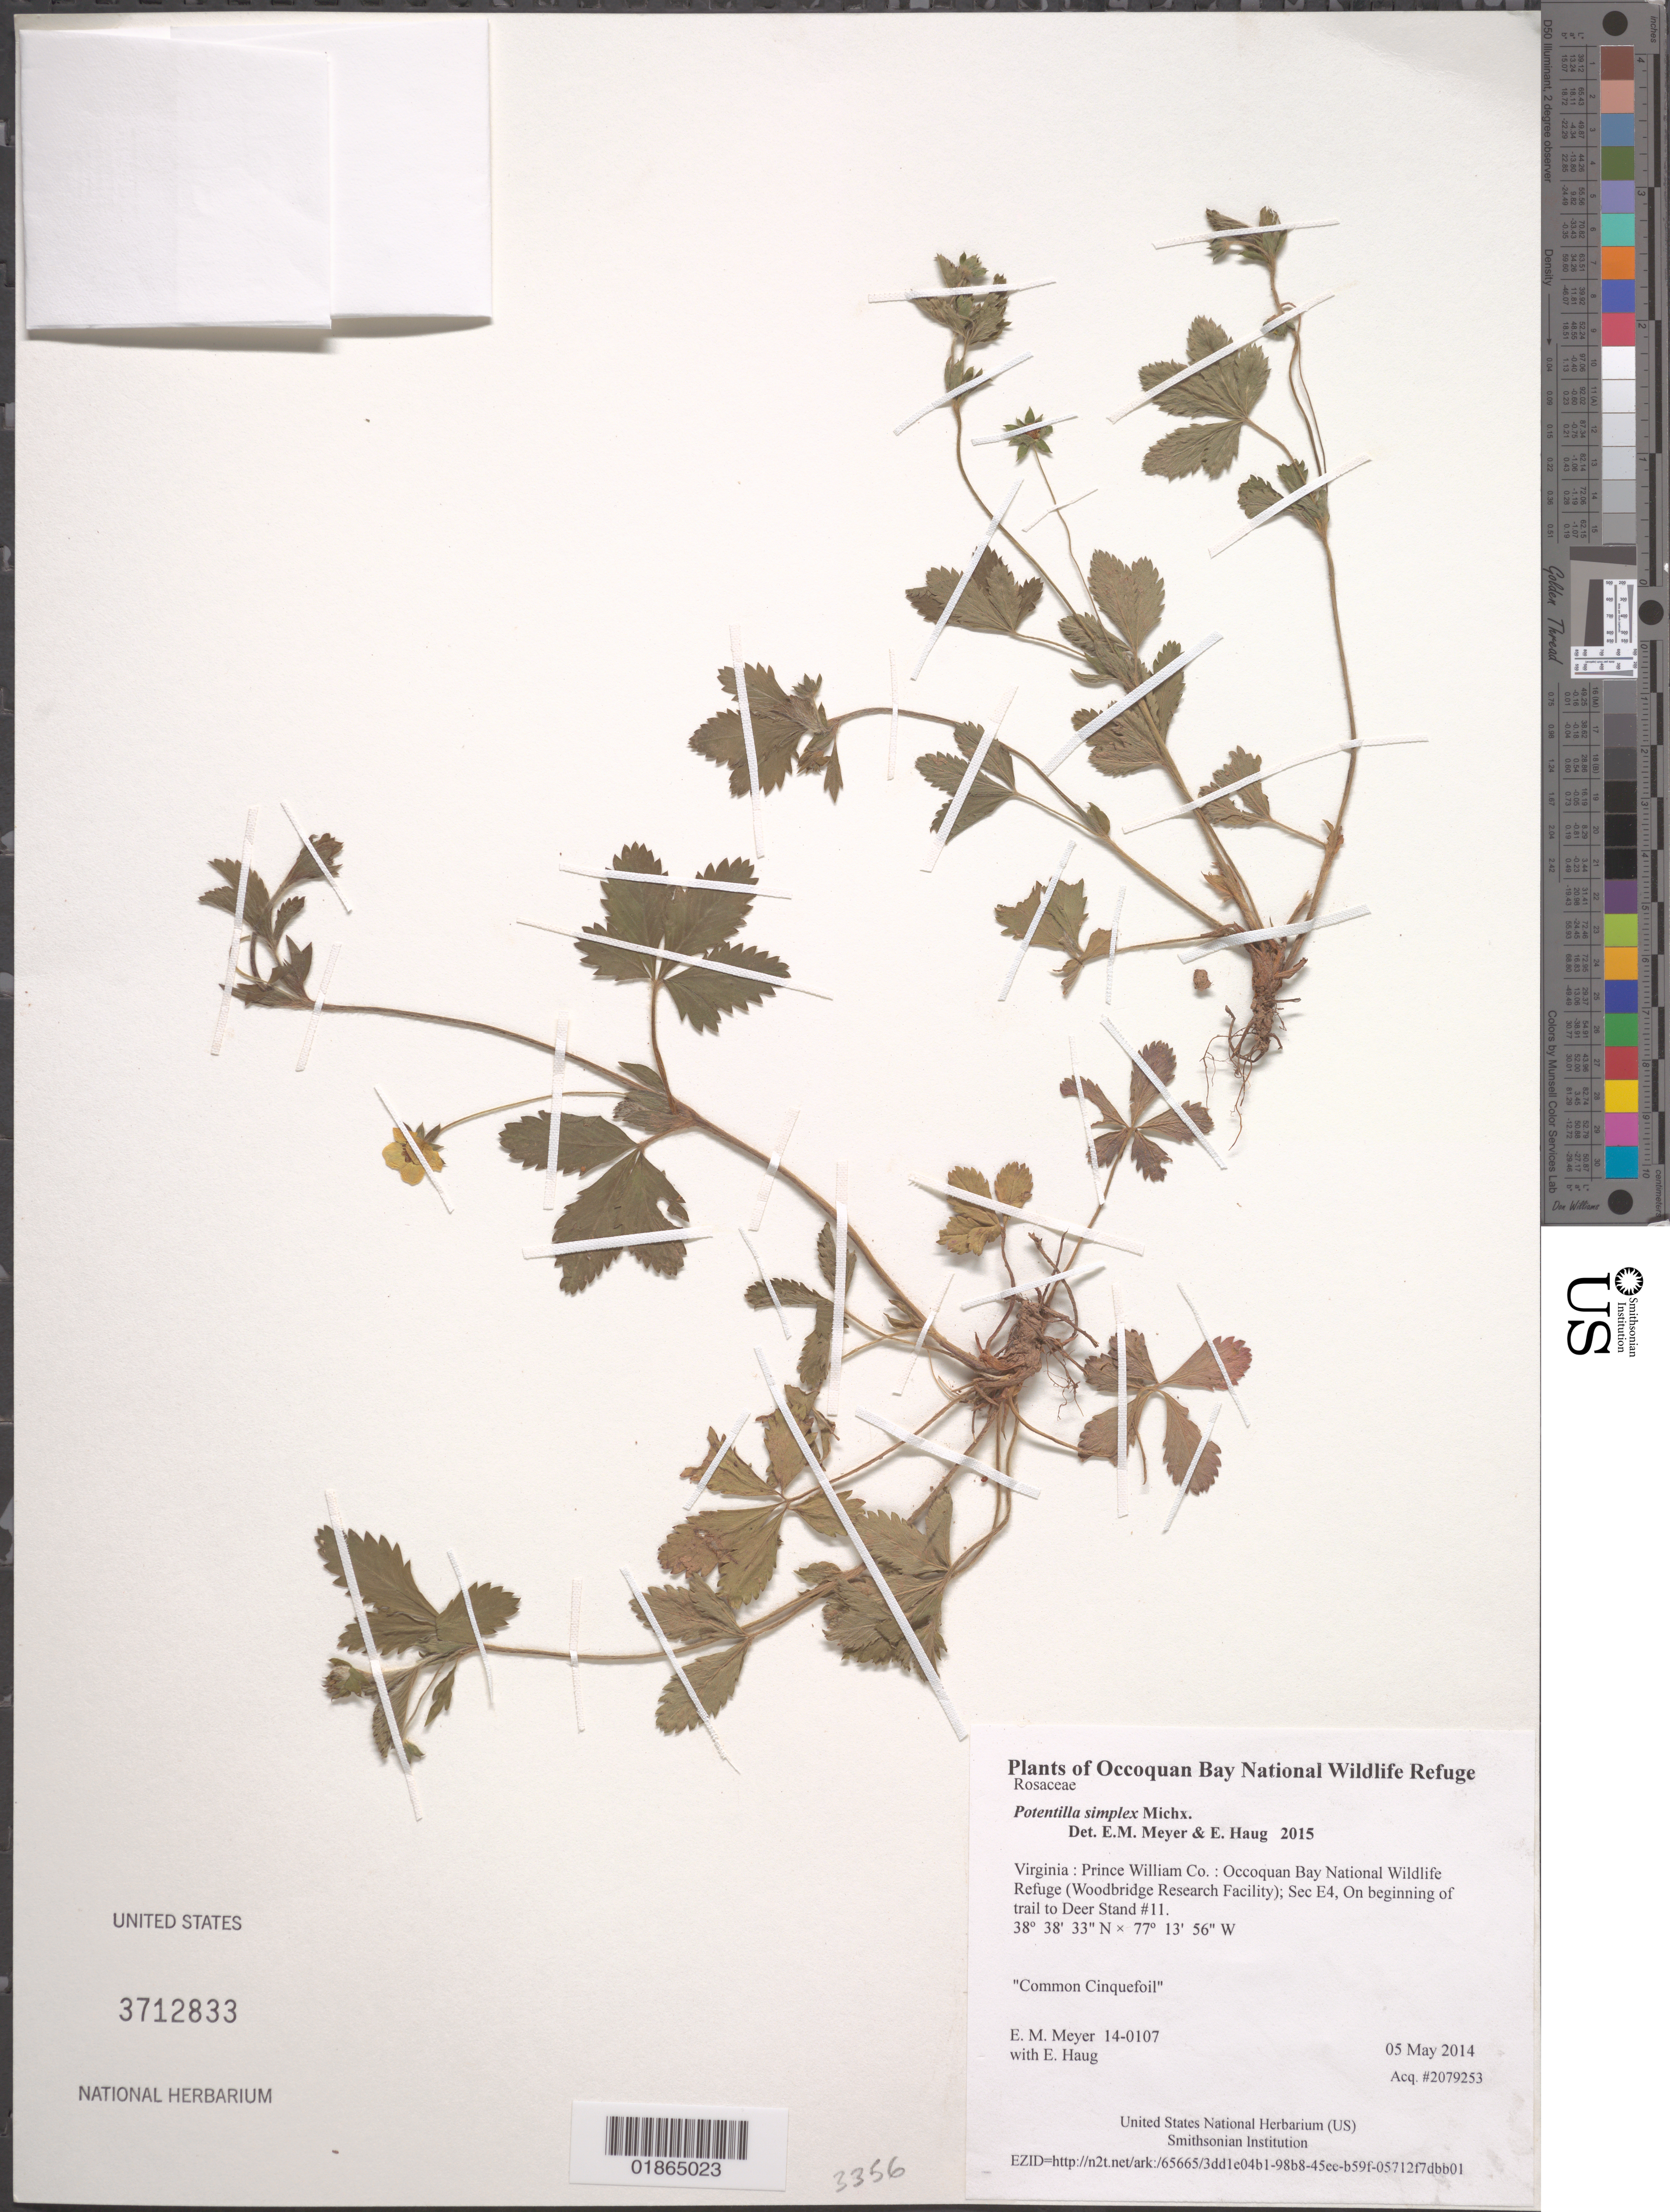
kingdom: Plantae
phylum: Tracheophyta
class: Magnoliopsida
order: Rosales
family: Rosaceae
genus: Potentilla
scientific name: Potentilla simplex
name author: Michx.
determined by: Meyer, E. M.; Haug, E.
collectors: E. M. Meyer & E. Haug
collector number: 14-0107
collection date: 2014-05-05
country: United States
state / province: Virginia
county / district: Prince William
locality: Occoquan Bay National Wildlife Refuge (Woodbridge Research Facility); Sec E4, On beginning of trail to Deer Stand #11.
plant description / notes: Common Cinquefoil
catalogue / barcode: US 3712833